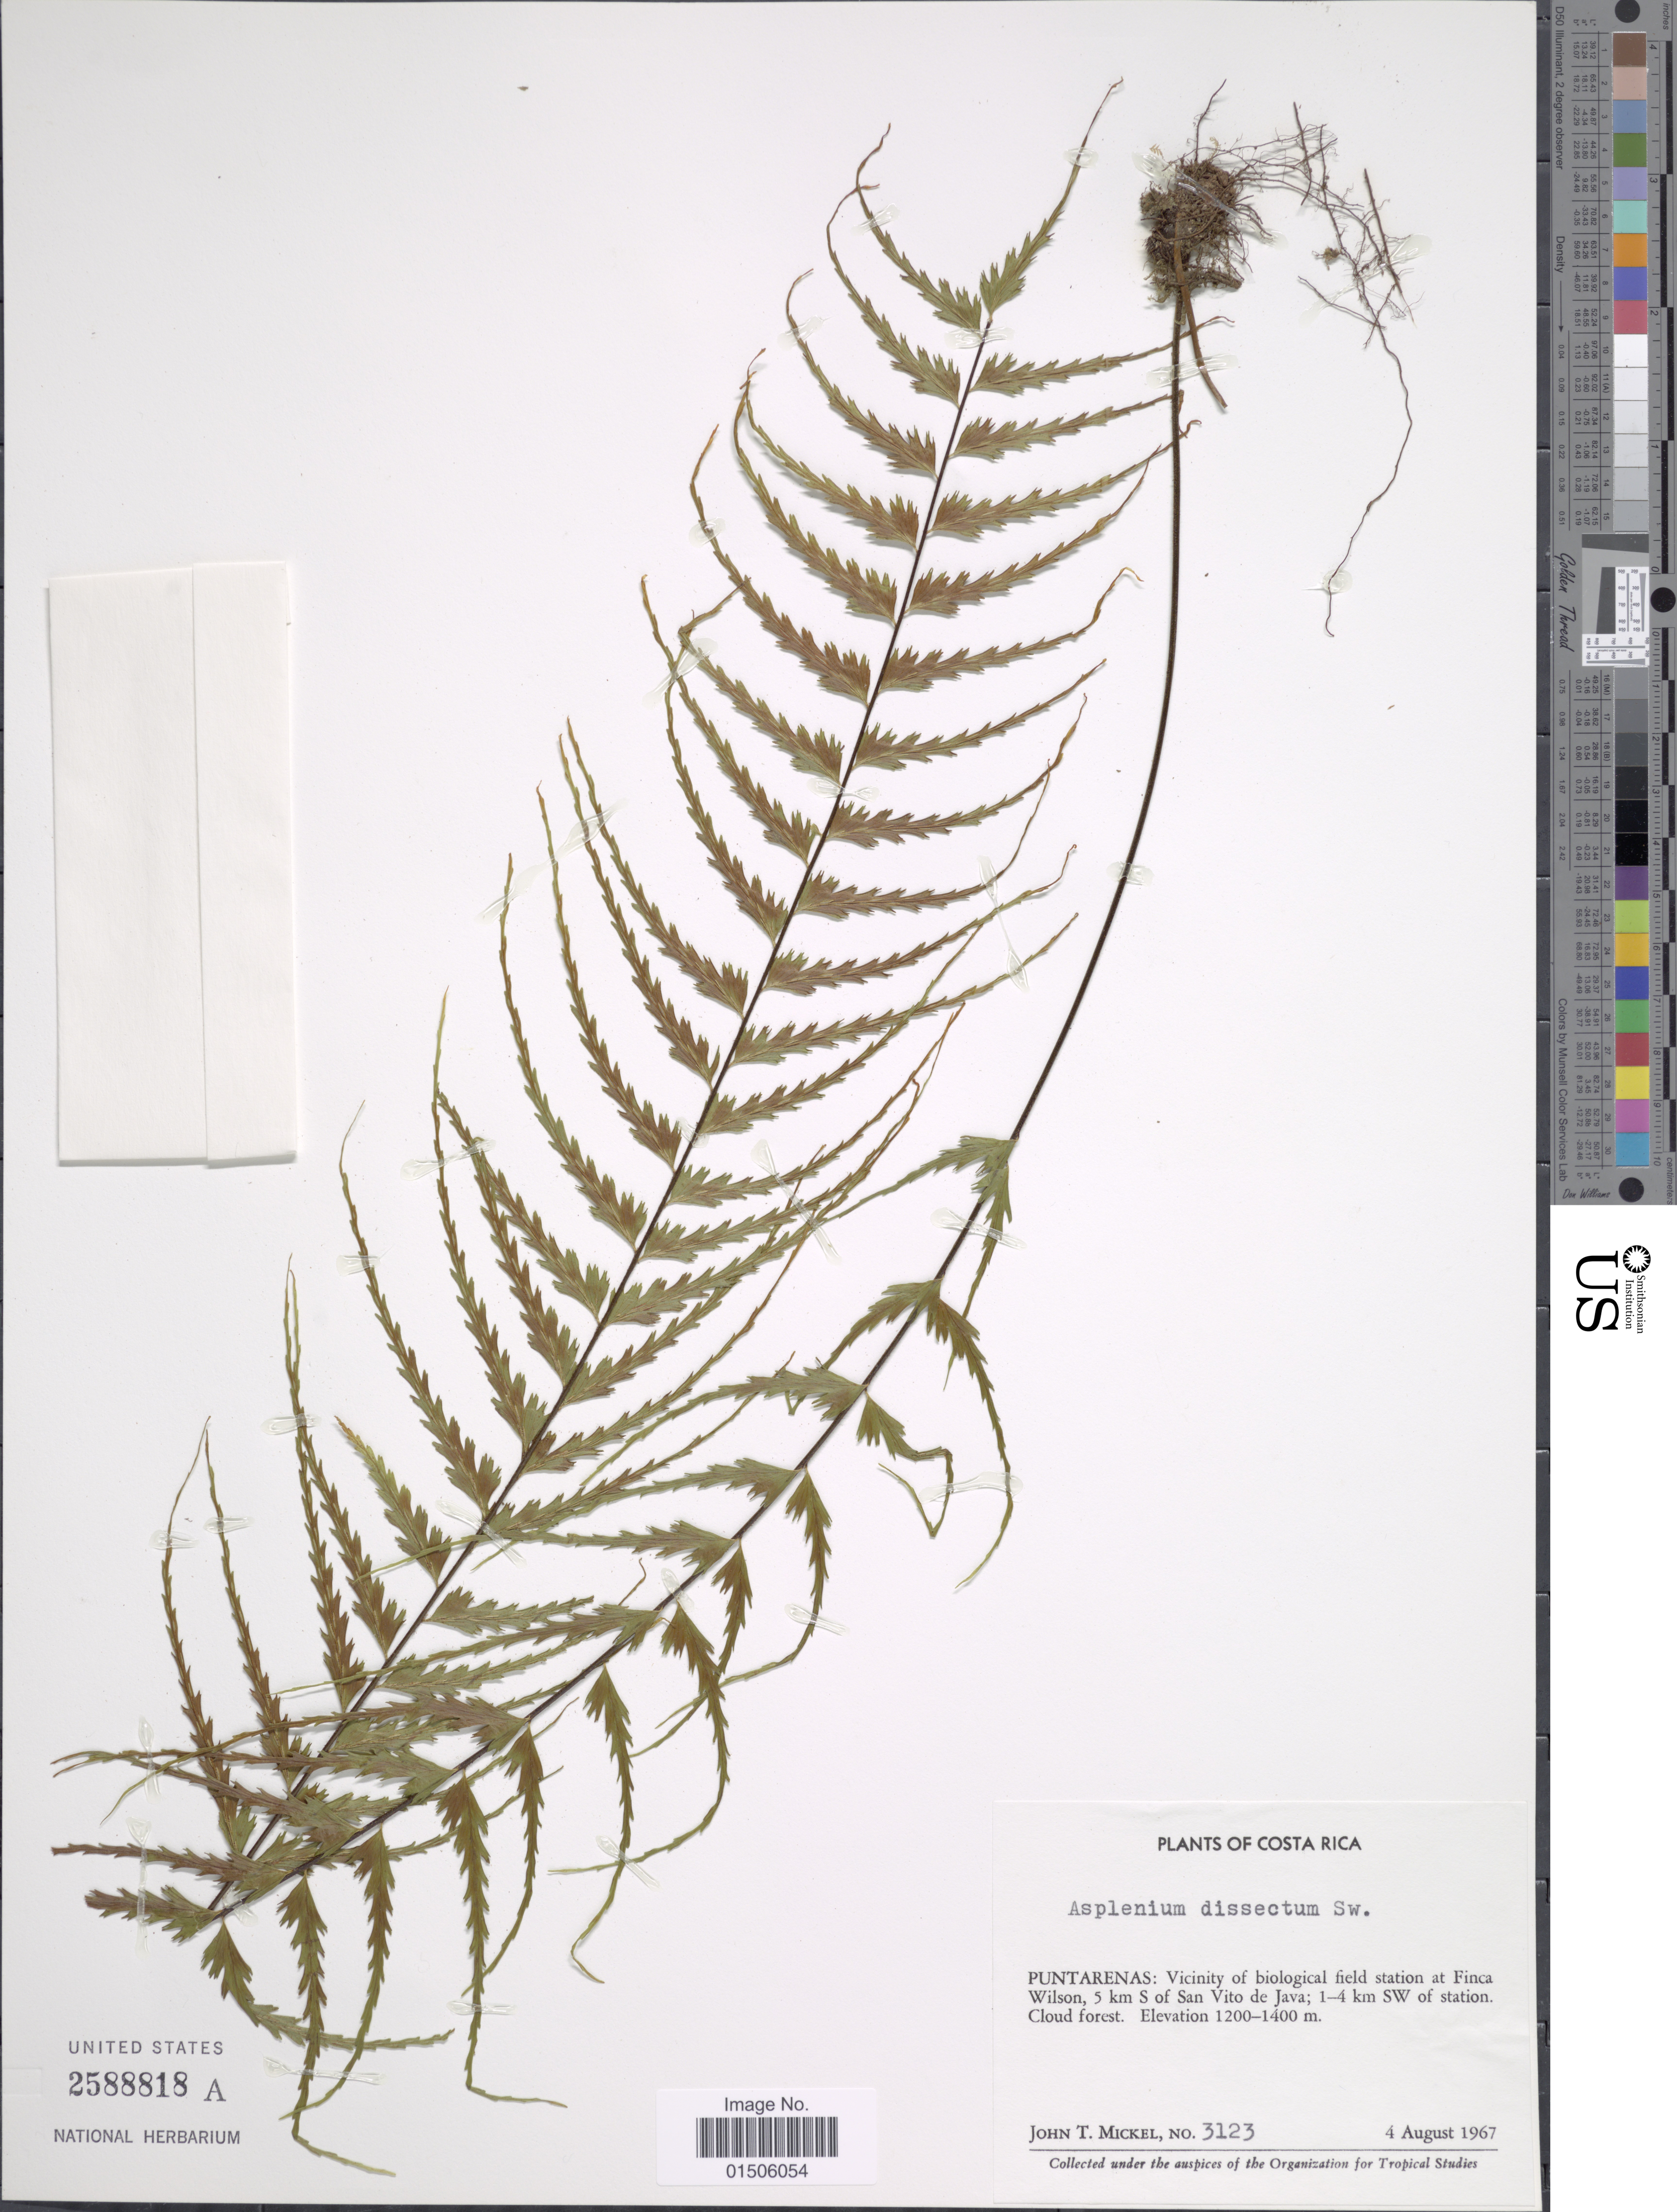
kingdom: Plantae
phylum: Tracheophyta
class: Polypodiopsida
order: Polypodiales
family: Aspleniaceae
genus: Asplenium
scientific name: Asplenium dissectum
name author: Sw.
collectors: J. T. Mickel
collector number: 3123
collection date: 1967-08-04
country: Costa Rica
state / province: Puntarenas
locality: Vicinity of biological field station at Finca Wilson, 5 km S of San Vito de Java; 1-4 km SW of station. Cloud forest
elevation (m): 1200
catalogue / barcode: US 2588818A